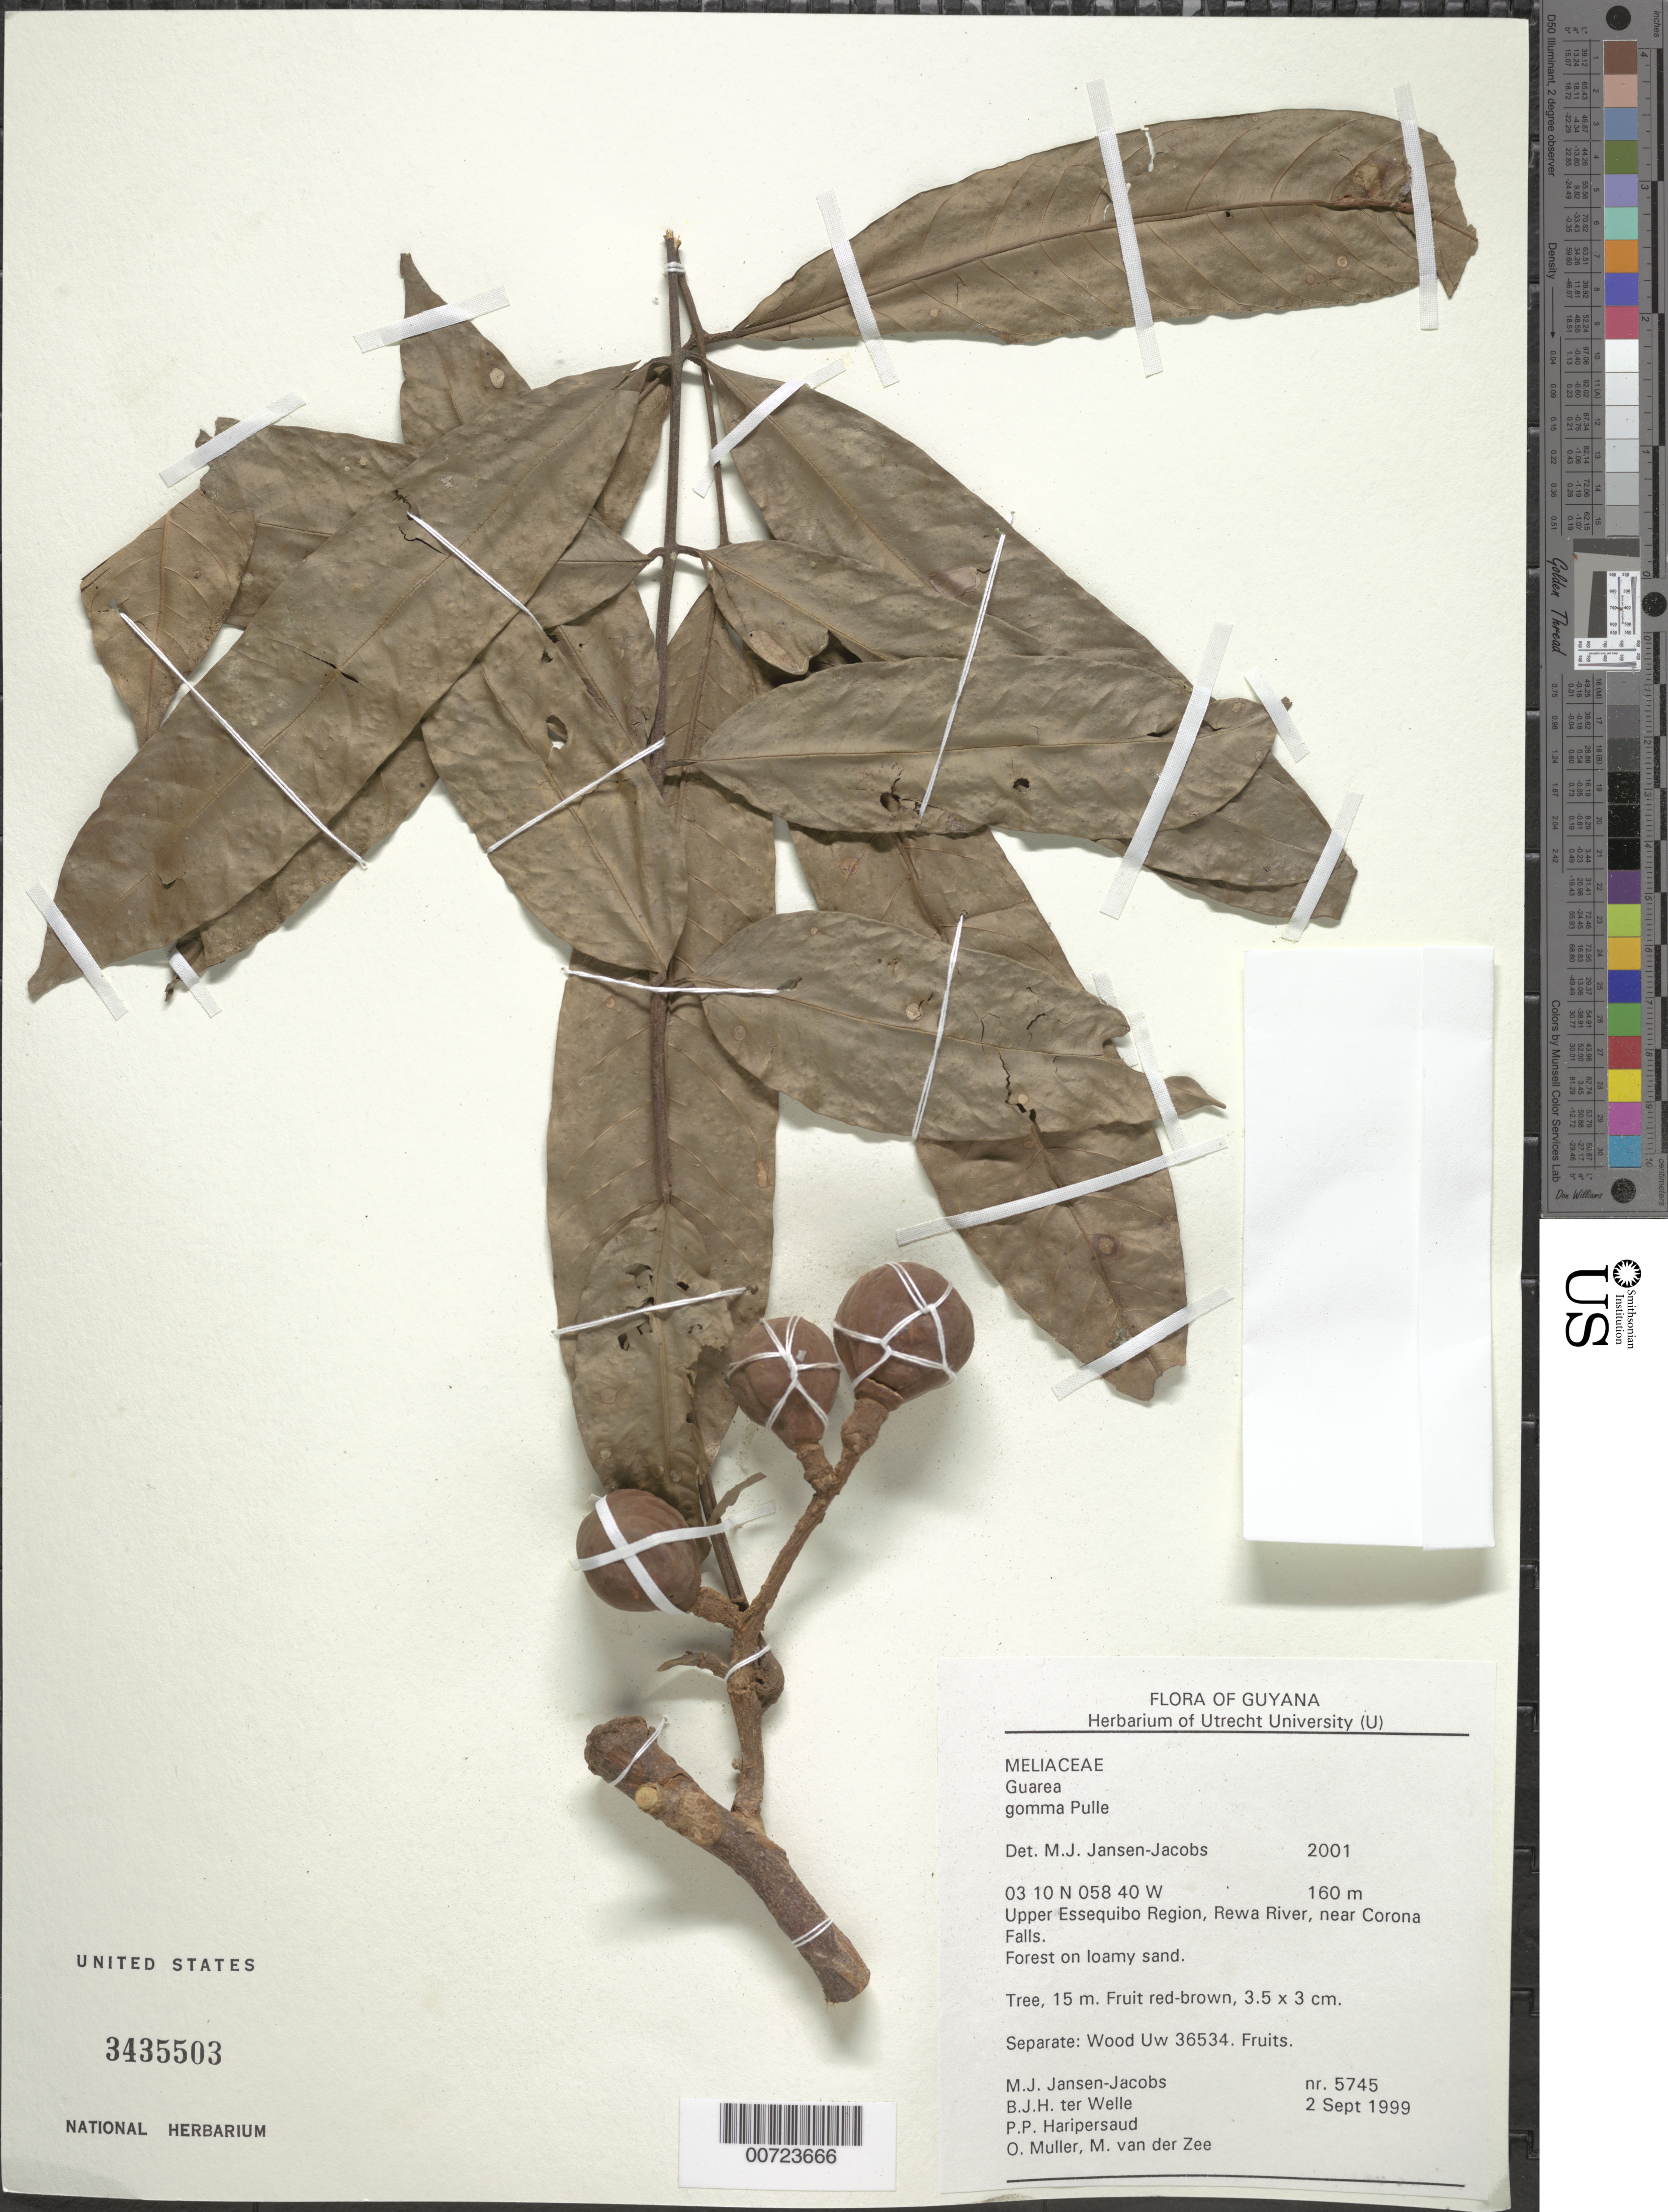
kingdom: Plantae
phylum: Tracheophyta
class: Magnoliopsida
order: Sapindales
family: Meliaceae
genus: Guarea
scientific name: Guarea gomma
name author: Pulle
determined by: Jansen-Jacobs, M. J., (U), Nationaal Herbarium Nederland, Utrecht University branch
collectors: M. J. Jansen-Jacobs, B. Welle, P. Haripersaud, O. Muller & M. van der Zee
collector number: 5745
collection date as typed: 2-Sep-99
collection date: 1999-09-02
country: Guyana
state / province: U. Takutu-U. Essequibo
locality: Rewa River, near Corona Falls, Upper Essequibo Region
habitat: Forest on loamy sand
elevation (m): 160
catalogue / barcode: US 3435503